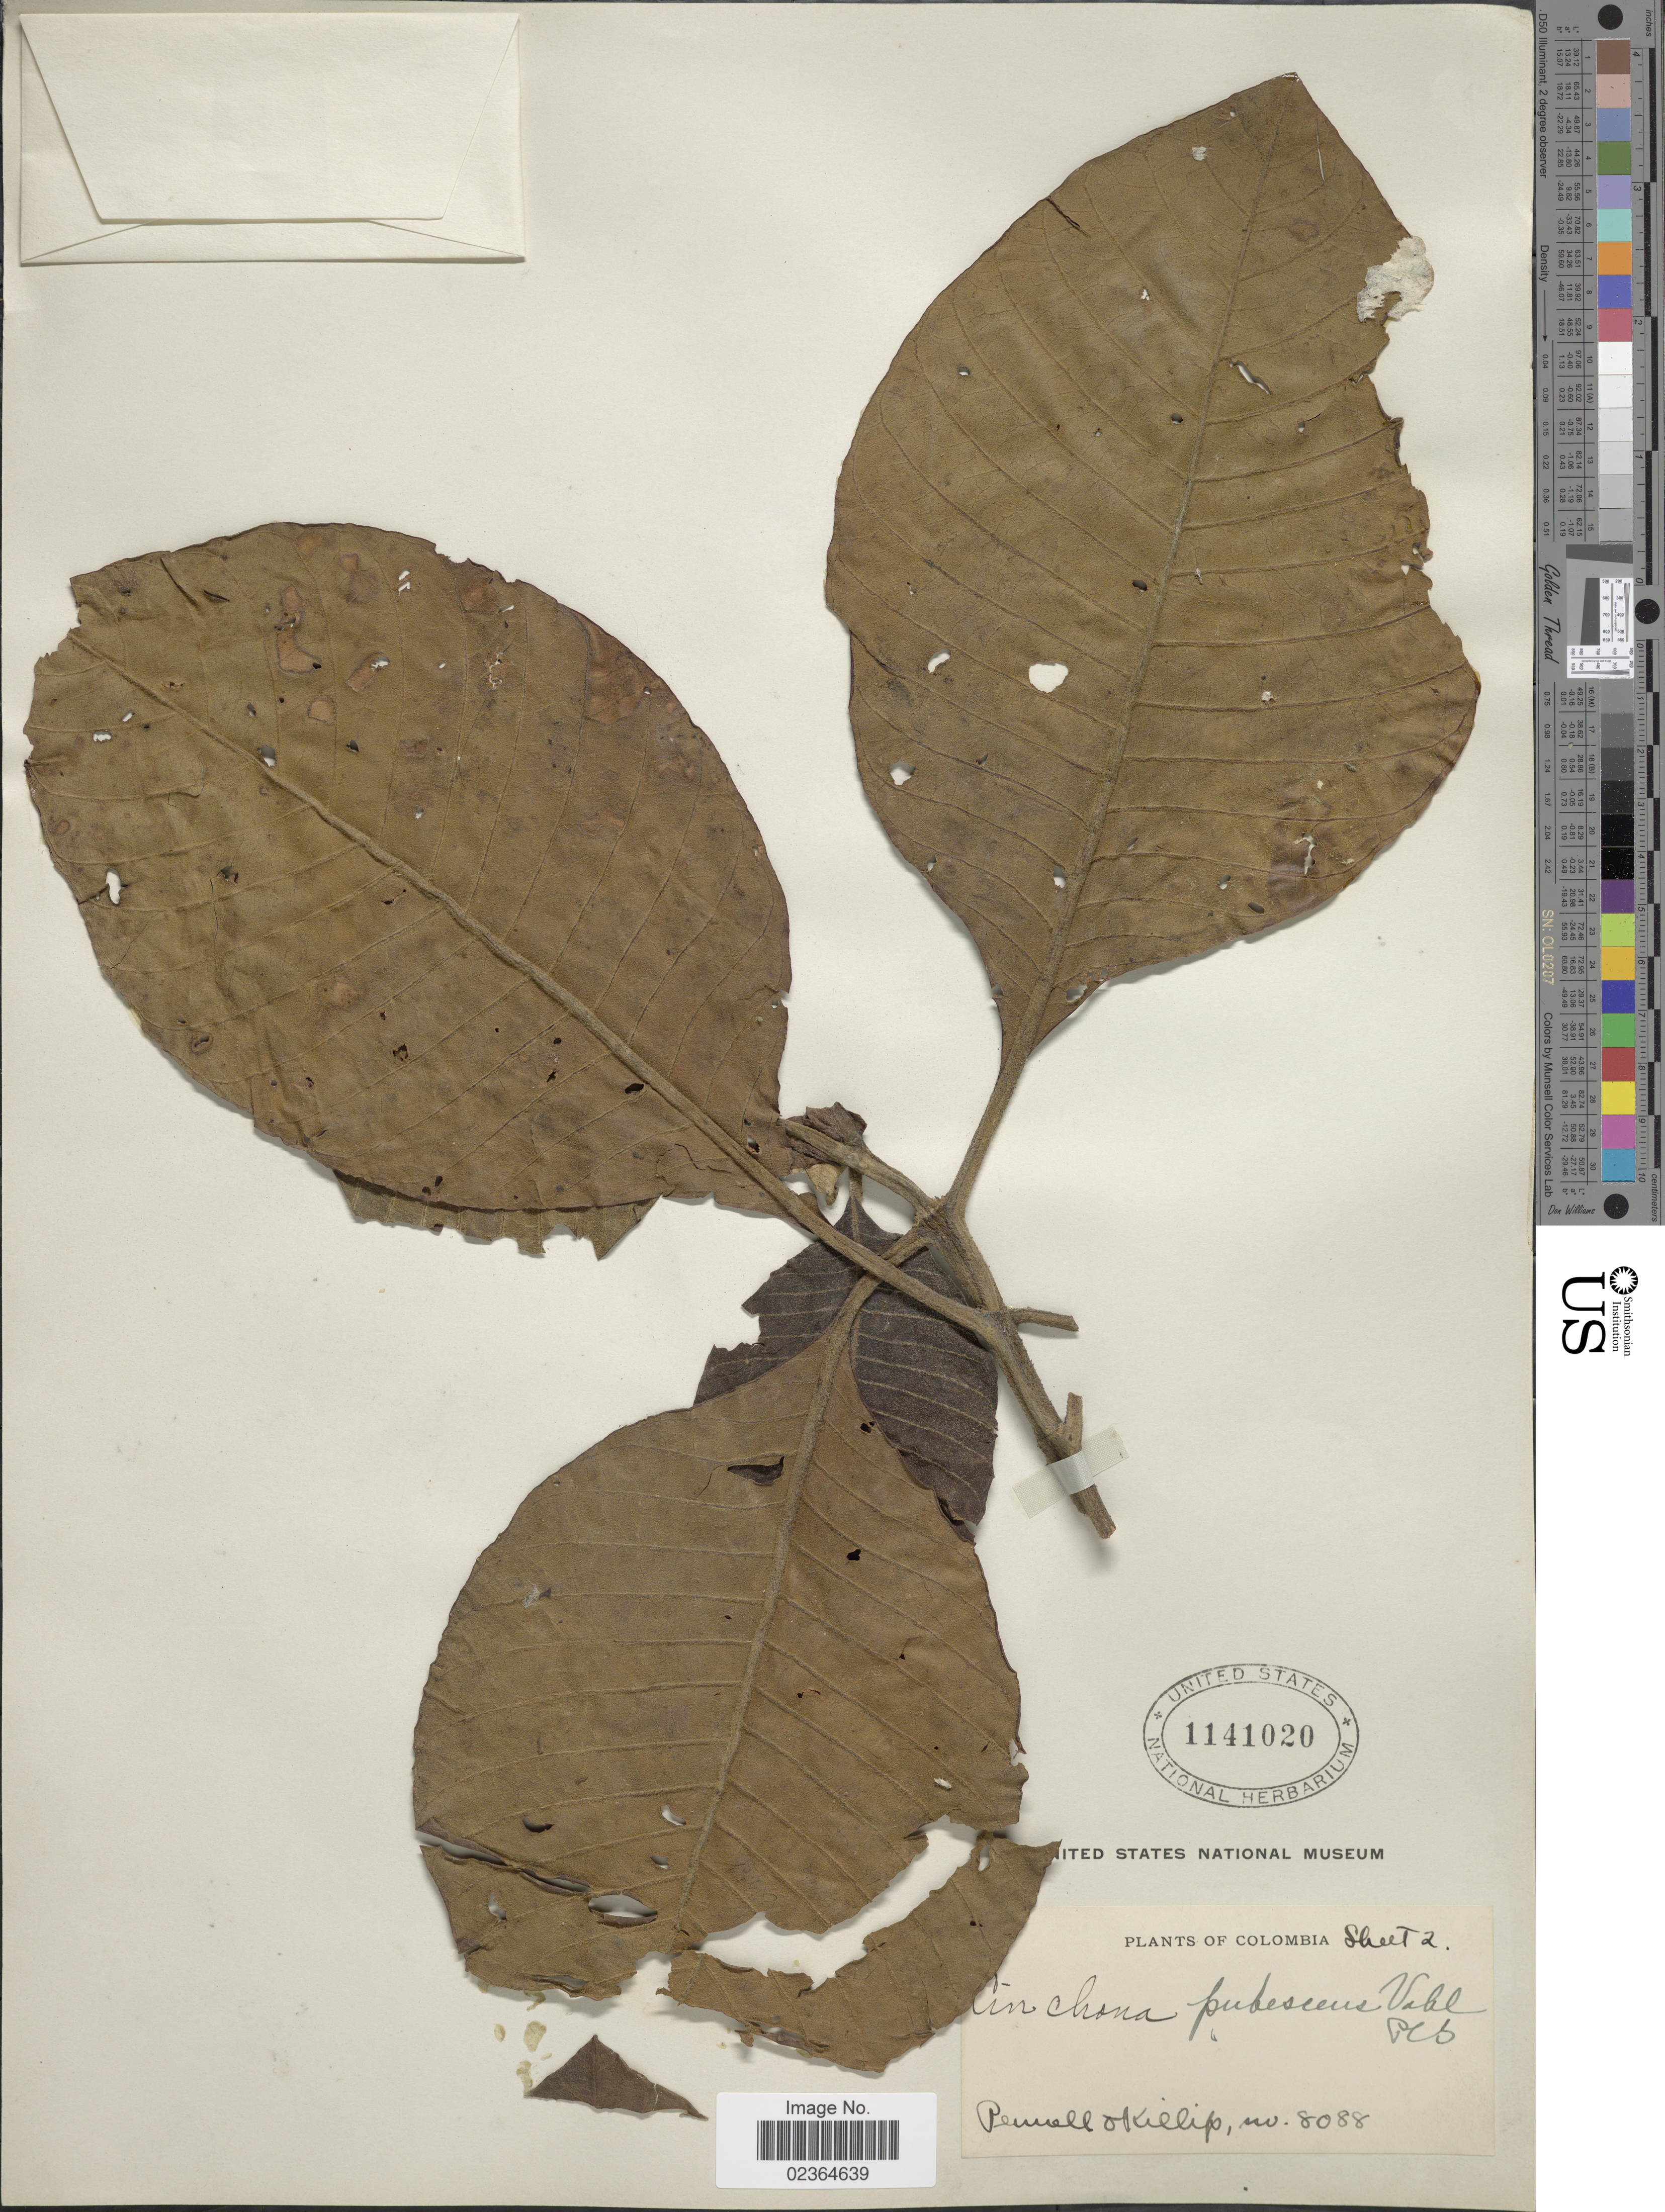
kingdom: Plantae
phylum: Tracheophyta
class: Magnoliopsida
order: Gentianales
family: Rubiaceae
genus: Cinchona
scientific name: Cinchona pubescens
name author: Vahl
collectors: -. Pennell & Killip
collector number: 8088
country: Colombia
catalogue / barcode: US 1141020